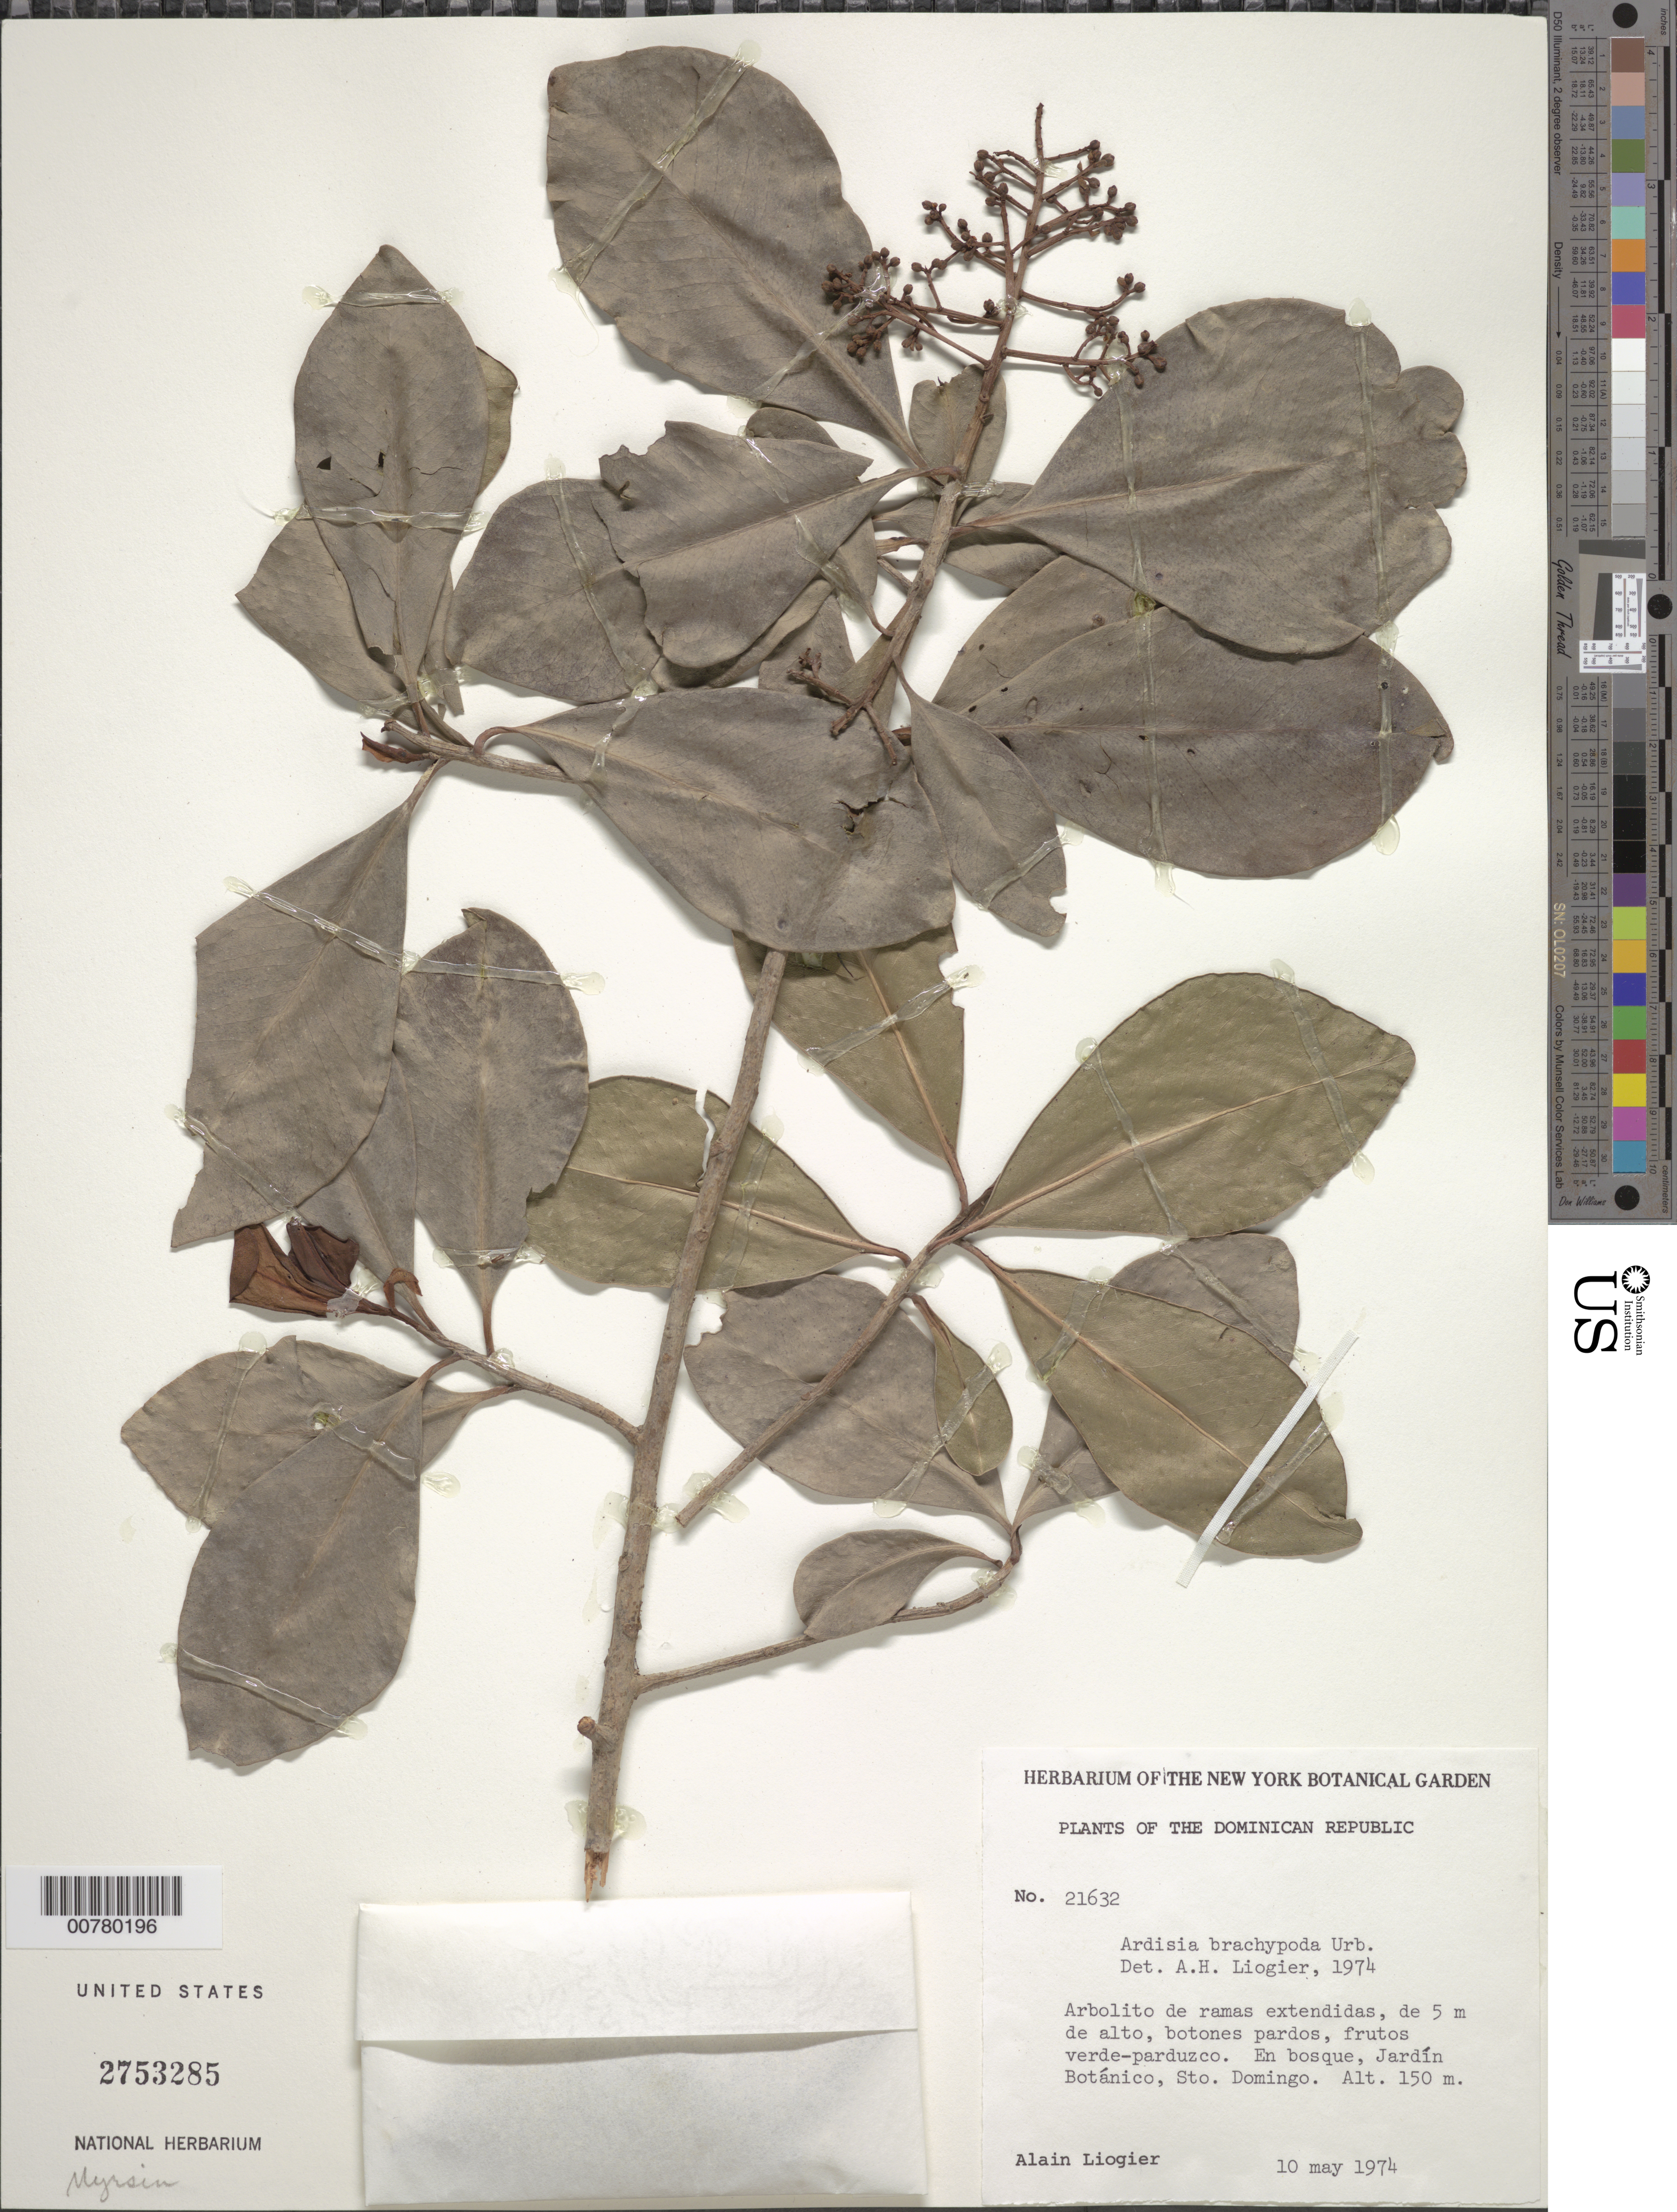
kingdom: Plantae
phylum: Tracheophyta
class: Magnoliopsida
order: Ericales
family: Primulaceae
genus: Ardisia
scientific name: Ardisia brachypoda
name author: Urb.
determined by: Liogier, Alain H.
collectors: A. H. Liogier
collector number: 21632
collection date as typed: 10 May 1974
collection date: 1974-05-10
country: Dominican Republic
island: Hispaniola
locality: Province of Santo Domingo, Botanic Garden.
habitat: In forest.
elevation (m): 150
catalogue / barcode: US 2753285